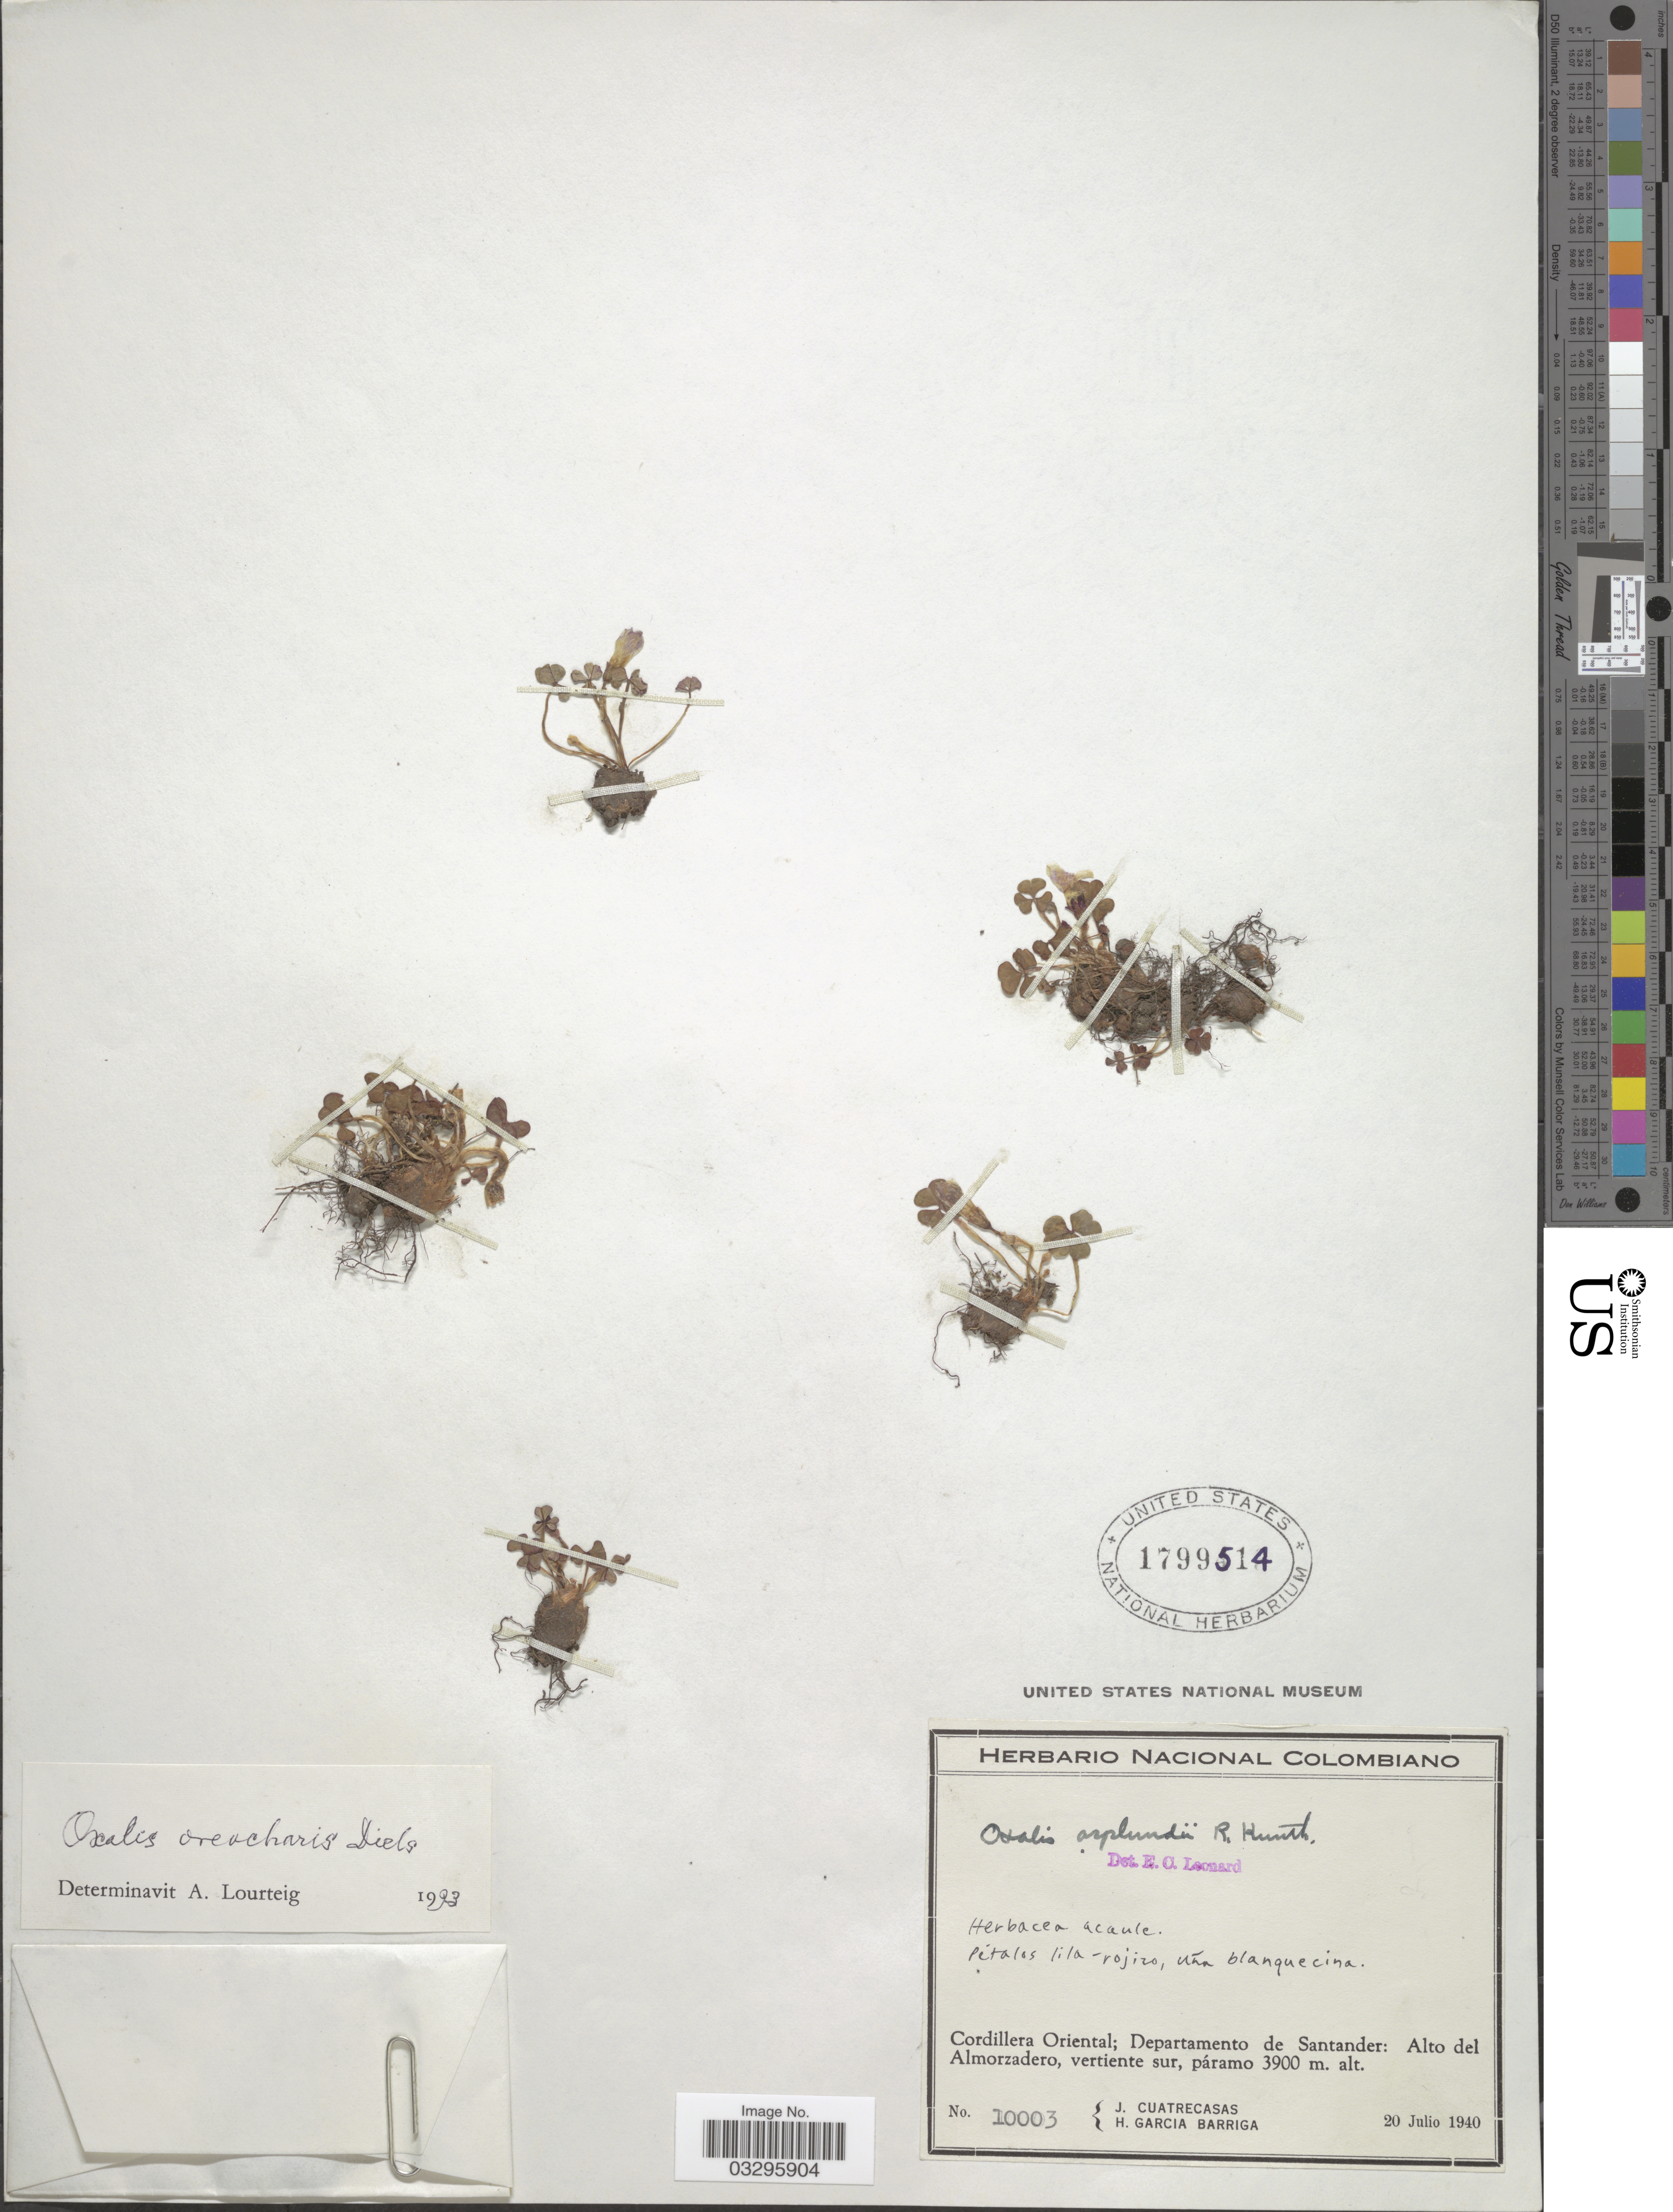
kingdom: Plantae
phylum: Tracheophyta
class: Magnoliopsida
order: Oxalidales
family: Oxalidaceae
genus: Oxalis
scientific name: Oxalis oreocharis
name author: Diels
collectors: J. Cuatrecasas & H. García Barriga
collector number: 10003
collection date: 1940-07-20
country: Colombia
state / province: Santander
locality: Cordillera Oriental; Departamento de Santander: Alto del Amorzadero, vertiente sur, páramo.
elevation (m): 3900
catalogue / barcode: US 1799514